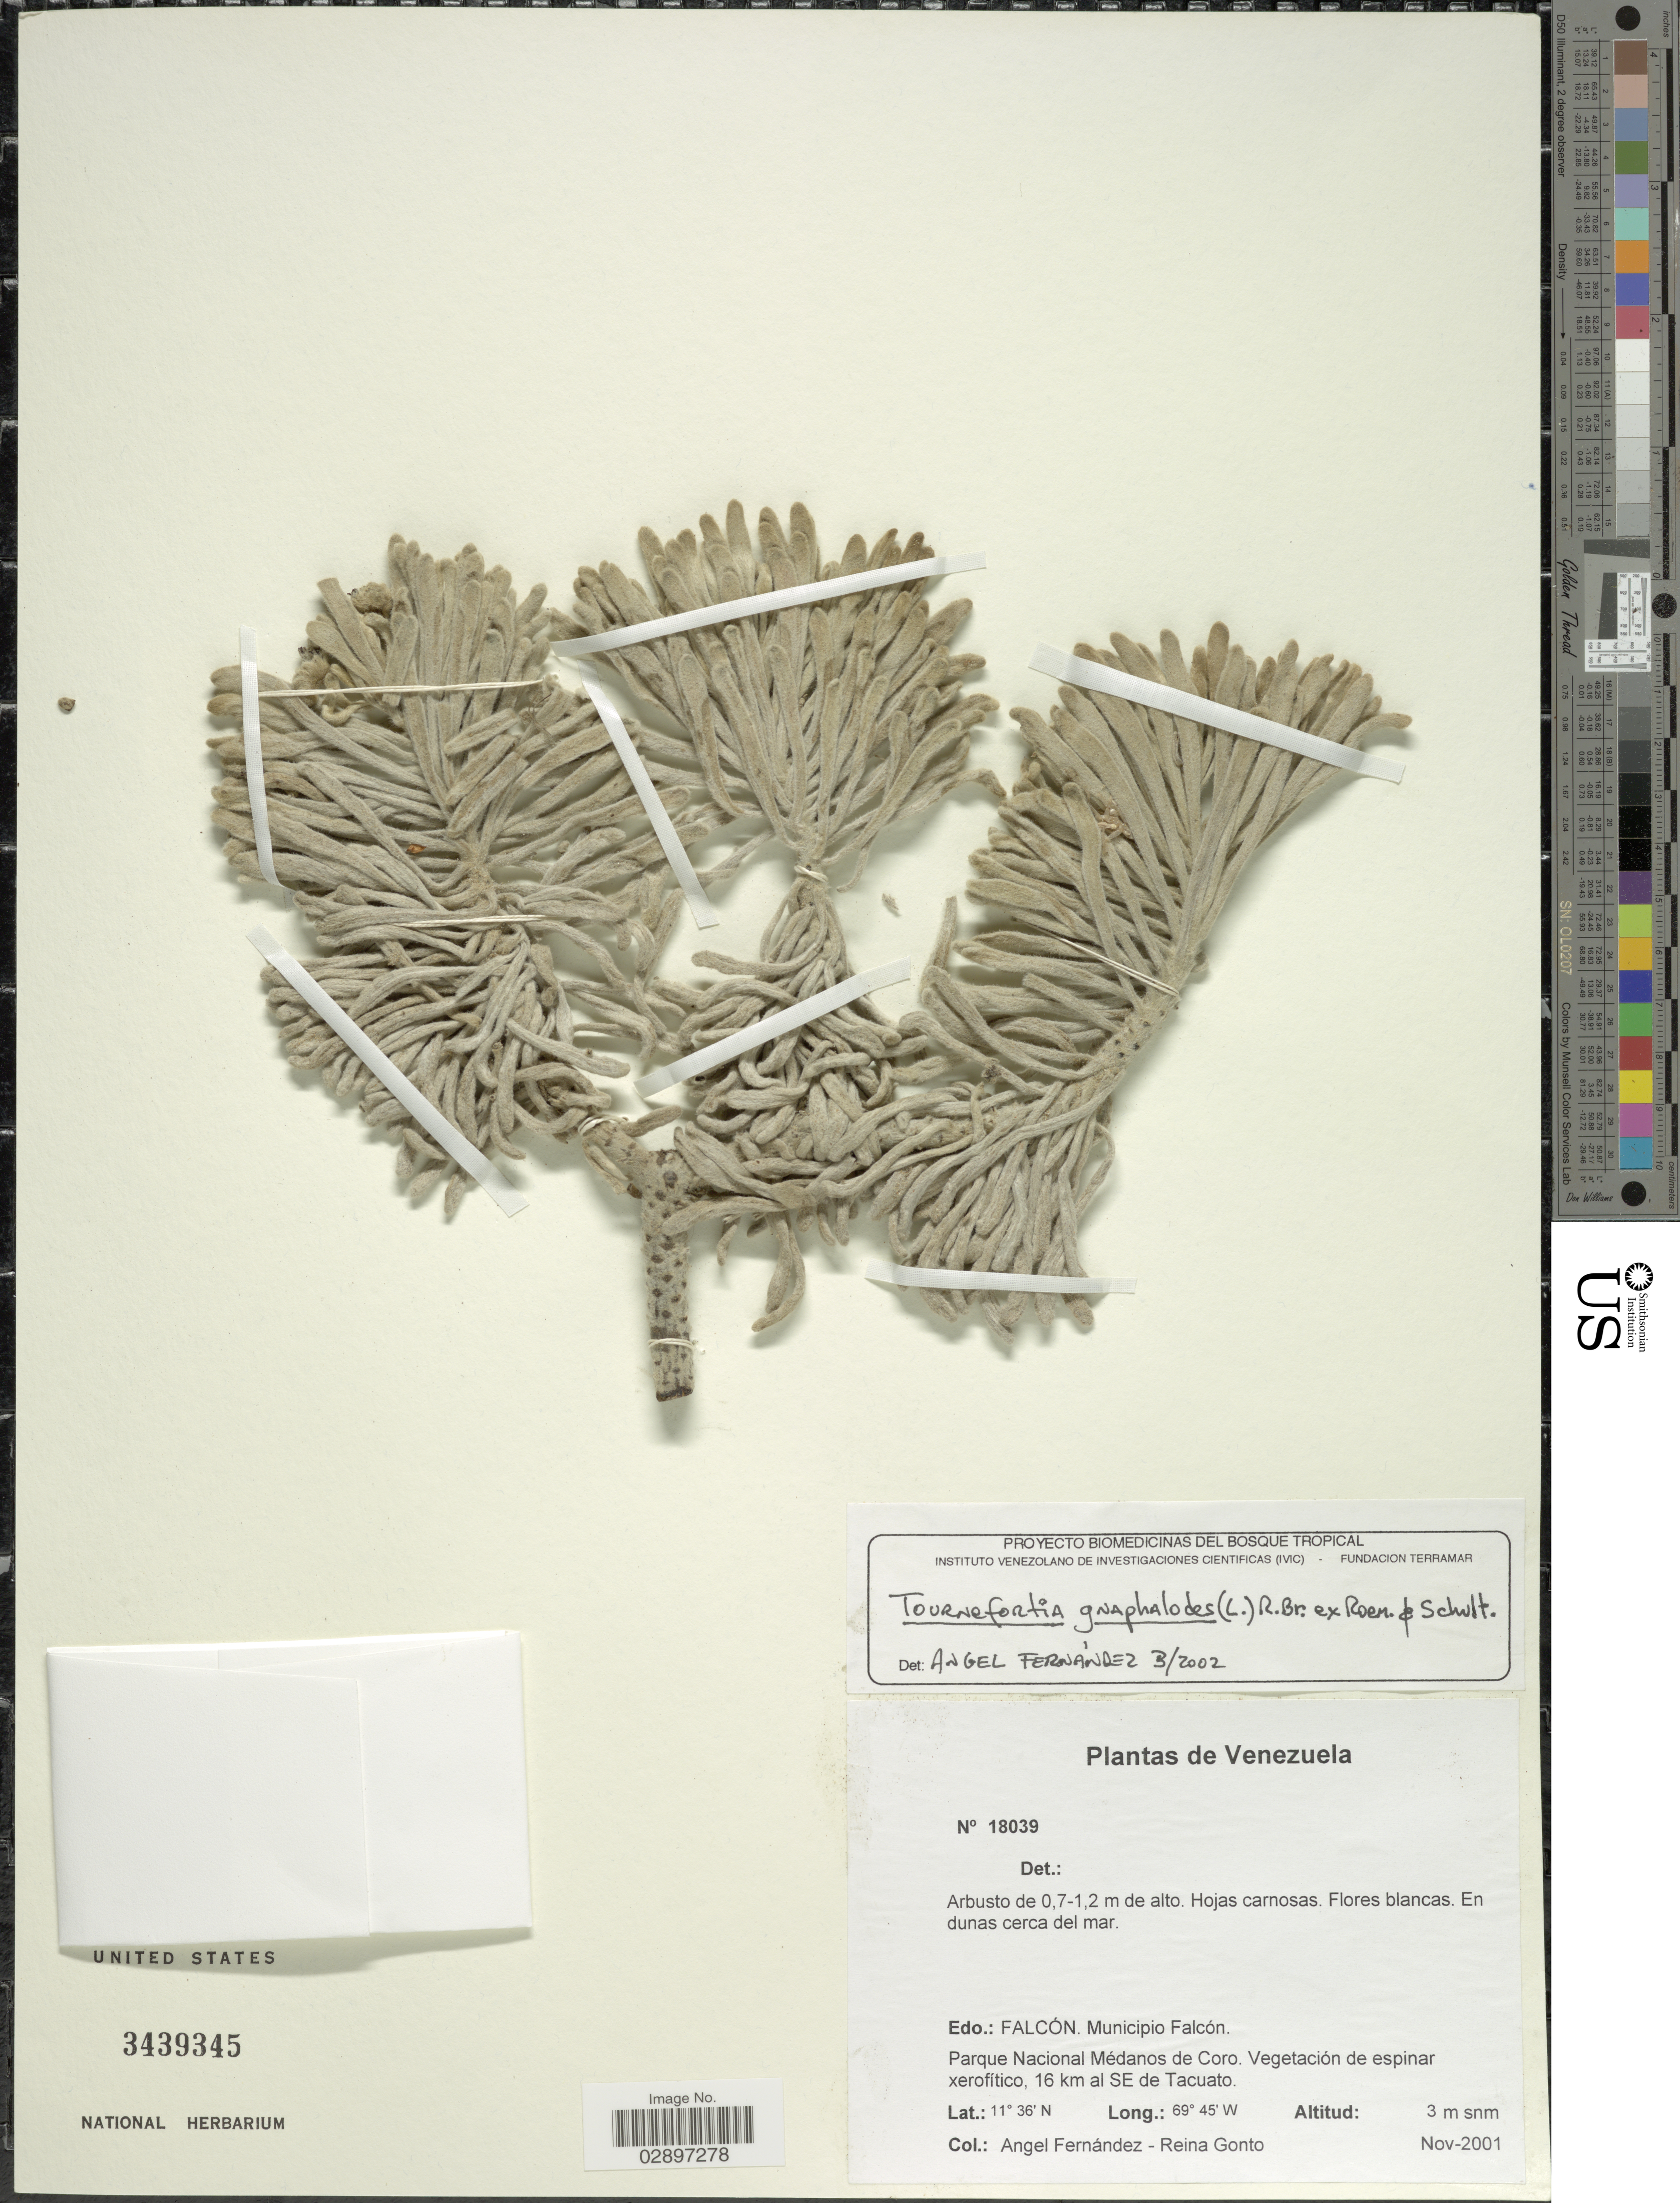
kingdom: Plantae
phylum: Tracheophyta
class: Magnoliopsida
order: Boraginales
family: Heliotropiaceae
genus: Tournefortia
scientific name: Tournefortia gnaphalodes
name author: (L.) R. Br.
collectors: Á. Fernández & R. Gonto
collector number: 18039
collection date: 2001-11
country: Venezuela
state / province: Falcón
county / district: Falcón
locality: Edo.: Falcón. Municipio Falcón. Parque Nacional Médanos de Coro. Vegetación de espinar xerofitico, 16 km al SE de Tacuato.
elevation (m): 3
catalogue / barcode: US 3439345